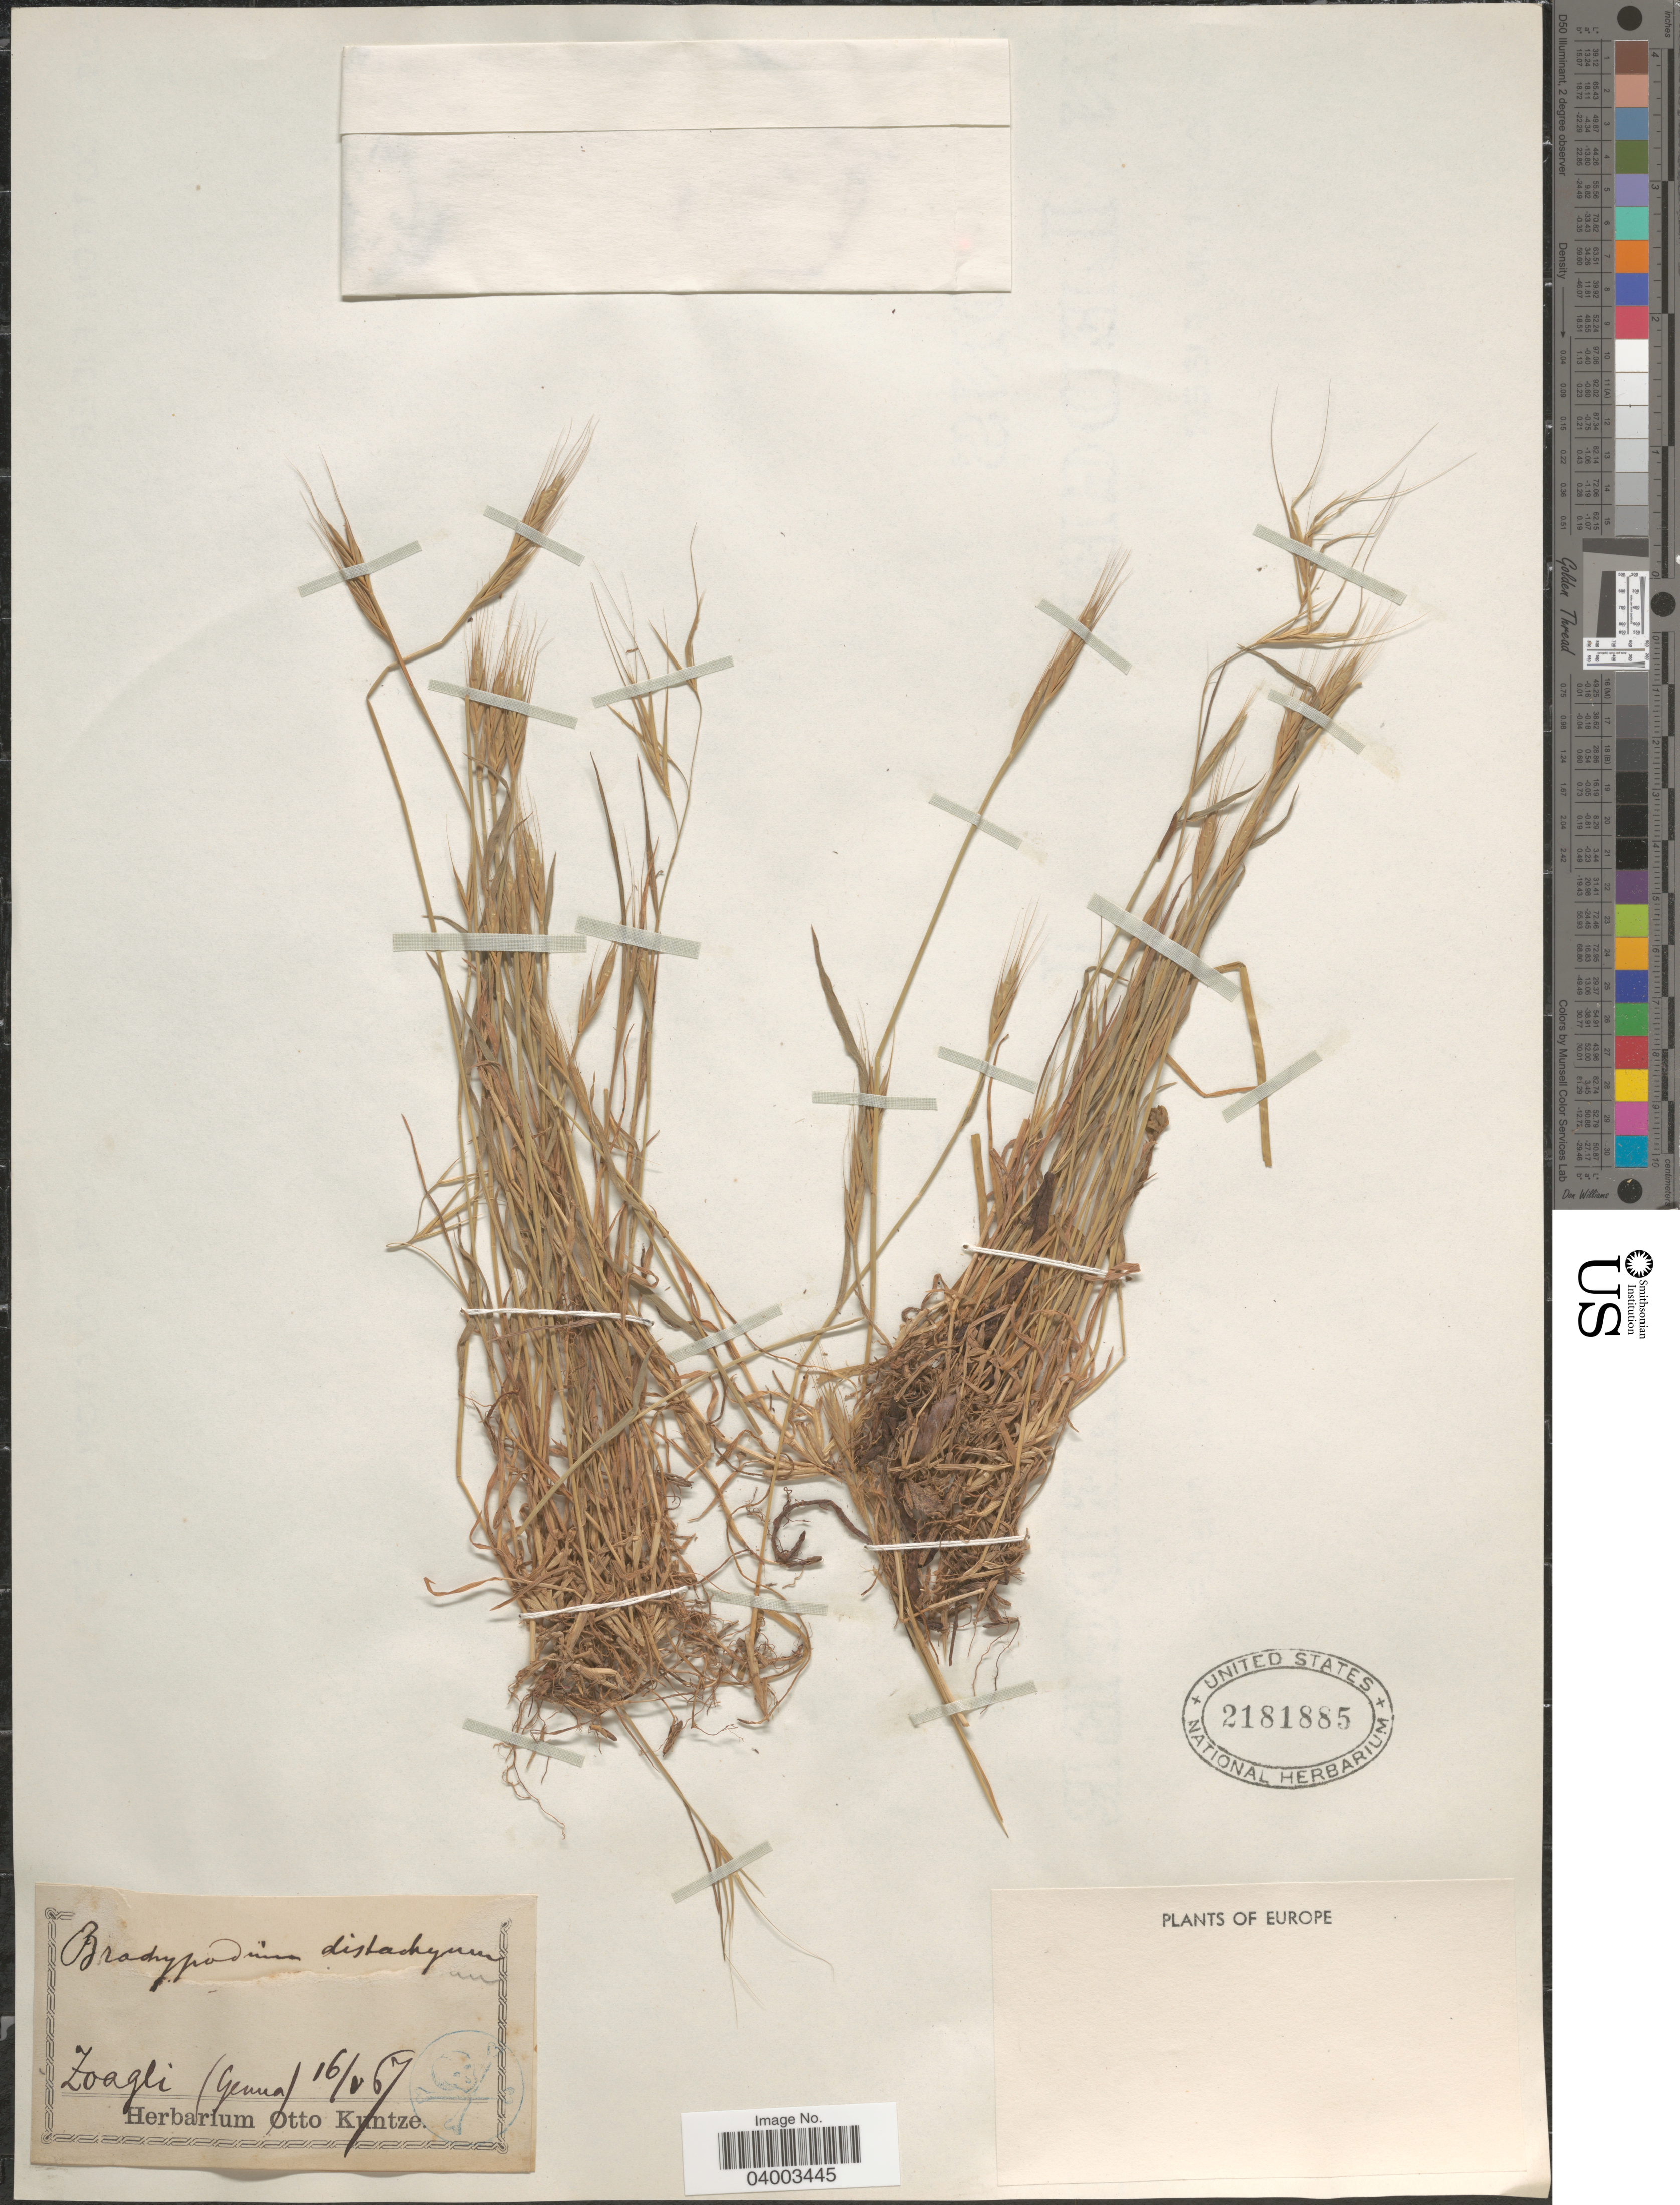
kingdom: Plantae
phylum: Tracheophyta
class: Liliopsida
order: Poales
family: Poaceae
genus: Brachypodium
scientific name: Brachypodium distachyon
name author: (L.) P. Beauv.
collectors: ex herb. Otto Kuntze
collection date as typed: Transcribed d/m/y: 16/5/67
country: Italy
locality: Zoagli (Genua). Europe.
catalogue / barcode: US 2181885